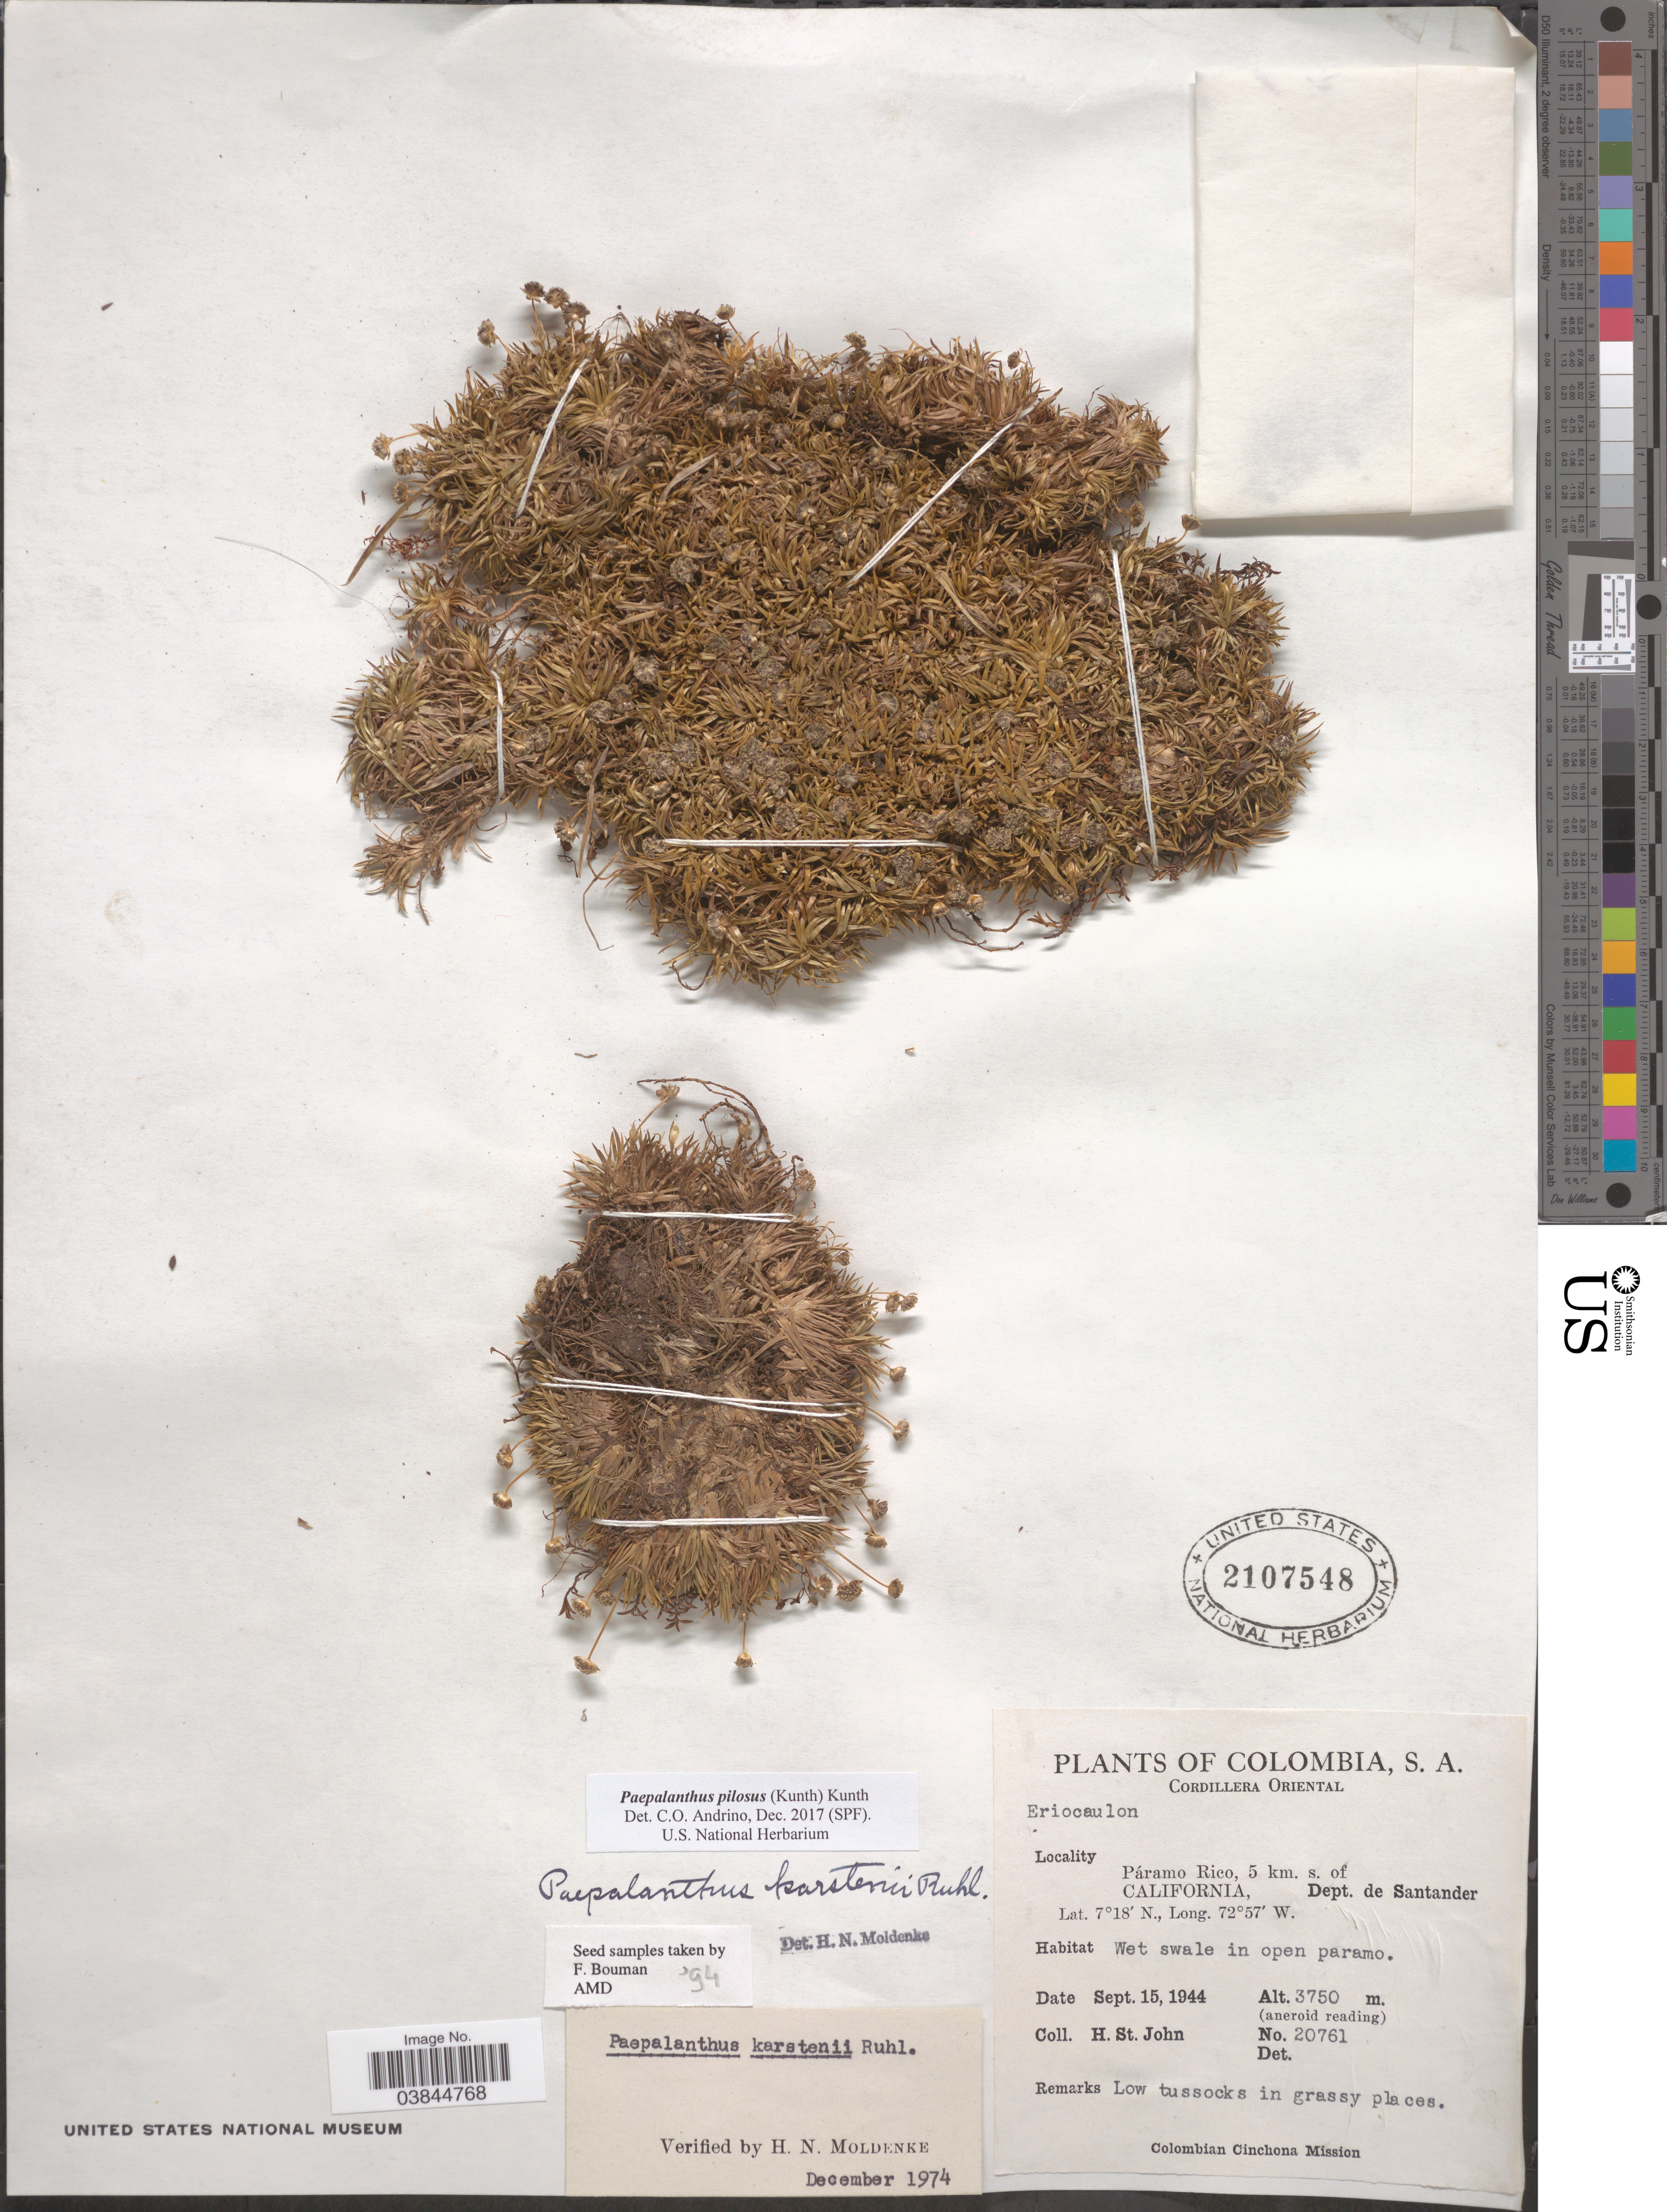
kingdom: Plantae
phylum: Tracheophyta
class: Liliopsida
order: Poales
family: Eriocaulaceae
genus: Paepalanthus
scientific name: Paepalanthus pilosus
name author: (Kunth) Kunth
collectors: H. St. John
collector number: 20761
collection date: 1944-09-15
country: Colombia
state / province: Santander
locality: Cordillera Oriental. Páramo Rico, 5 km. s. of California, Dept. de Santander. In open paramo.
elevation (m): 3750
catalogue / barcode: US 2107548